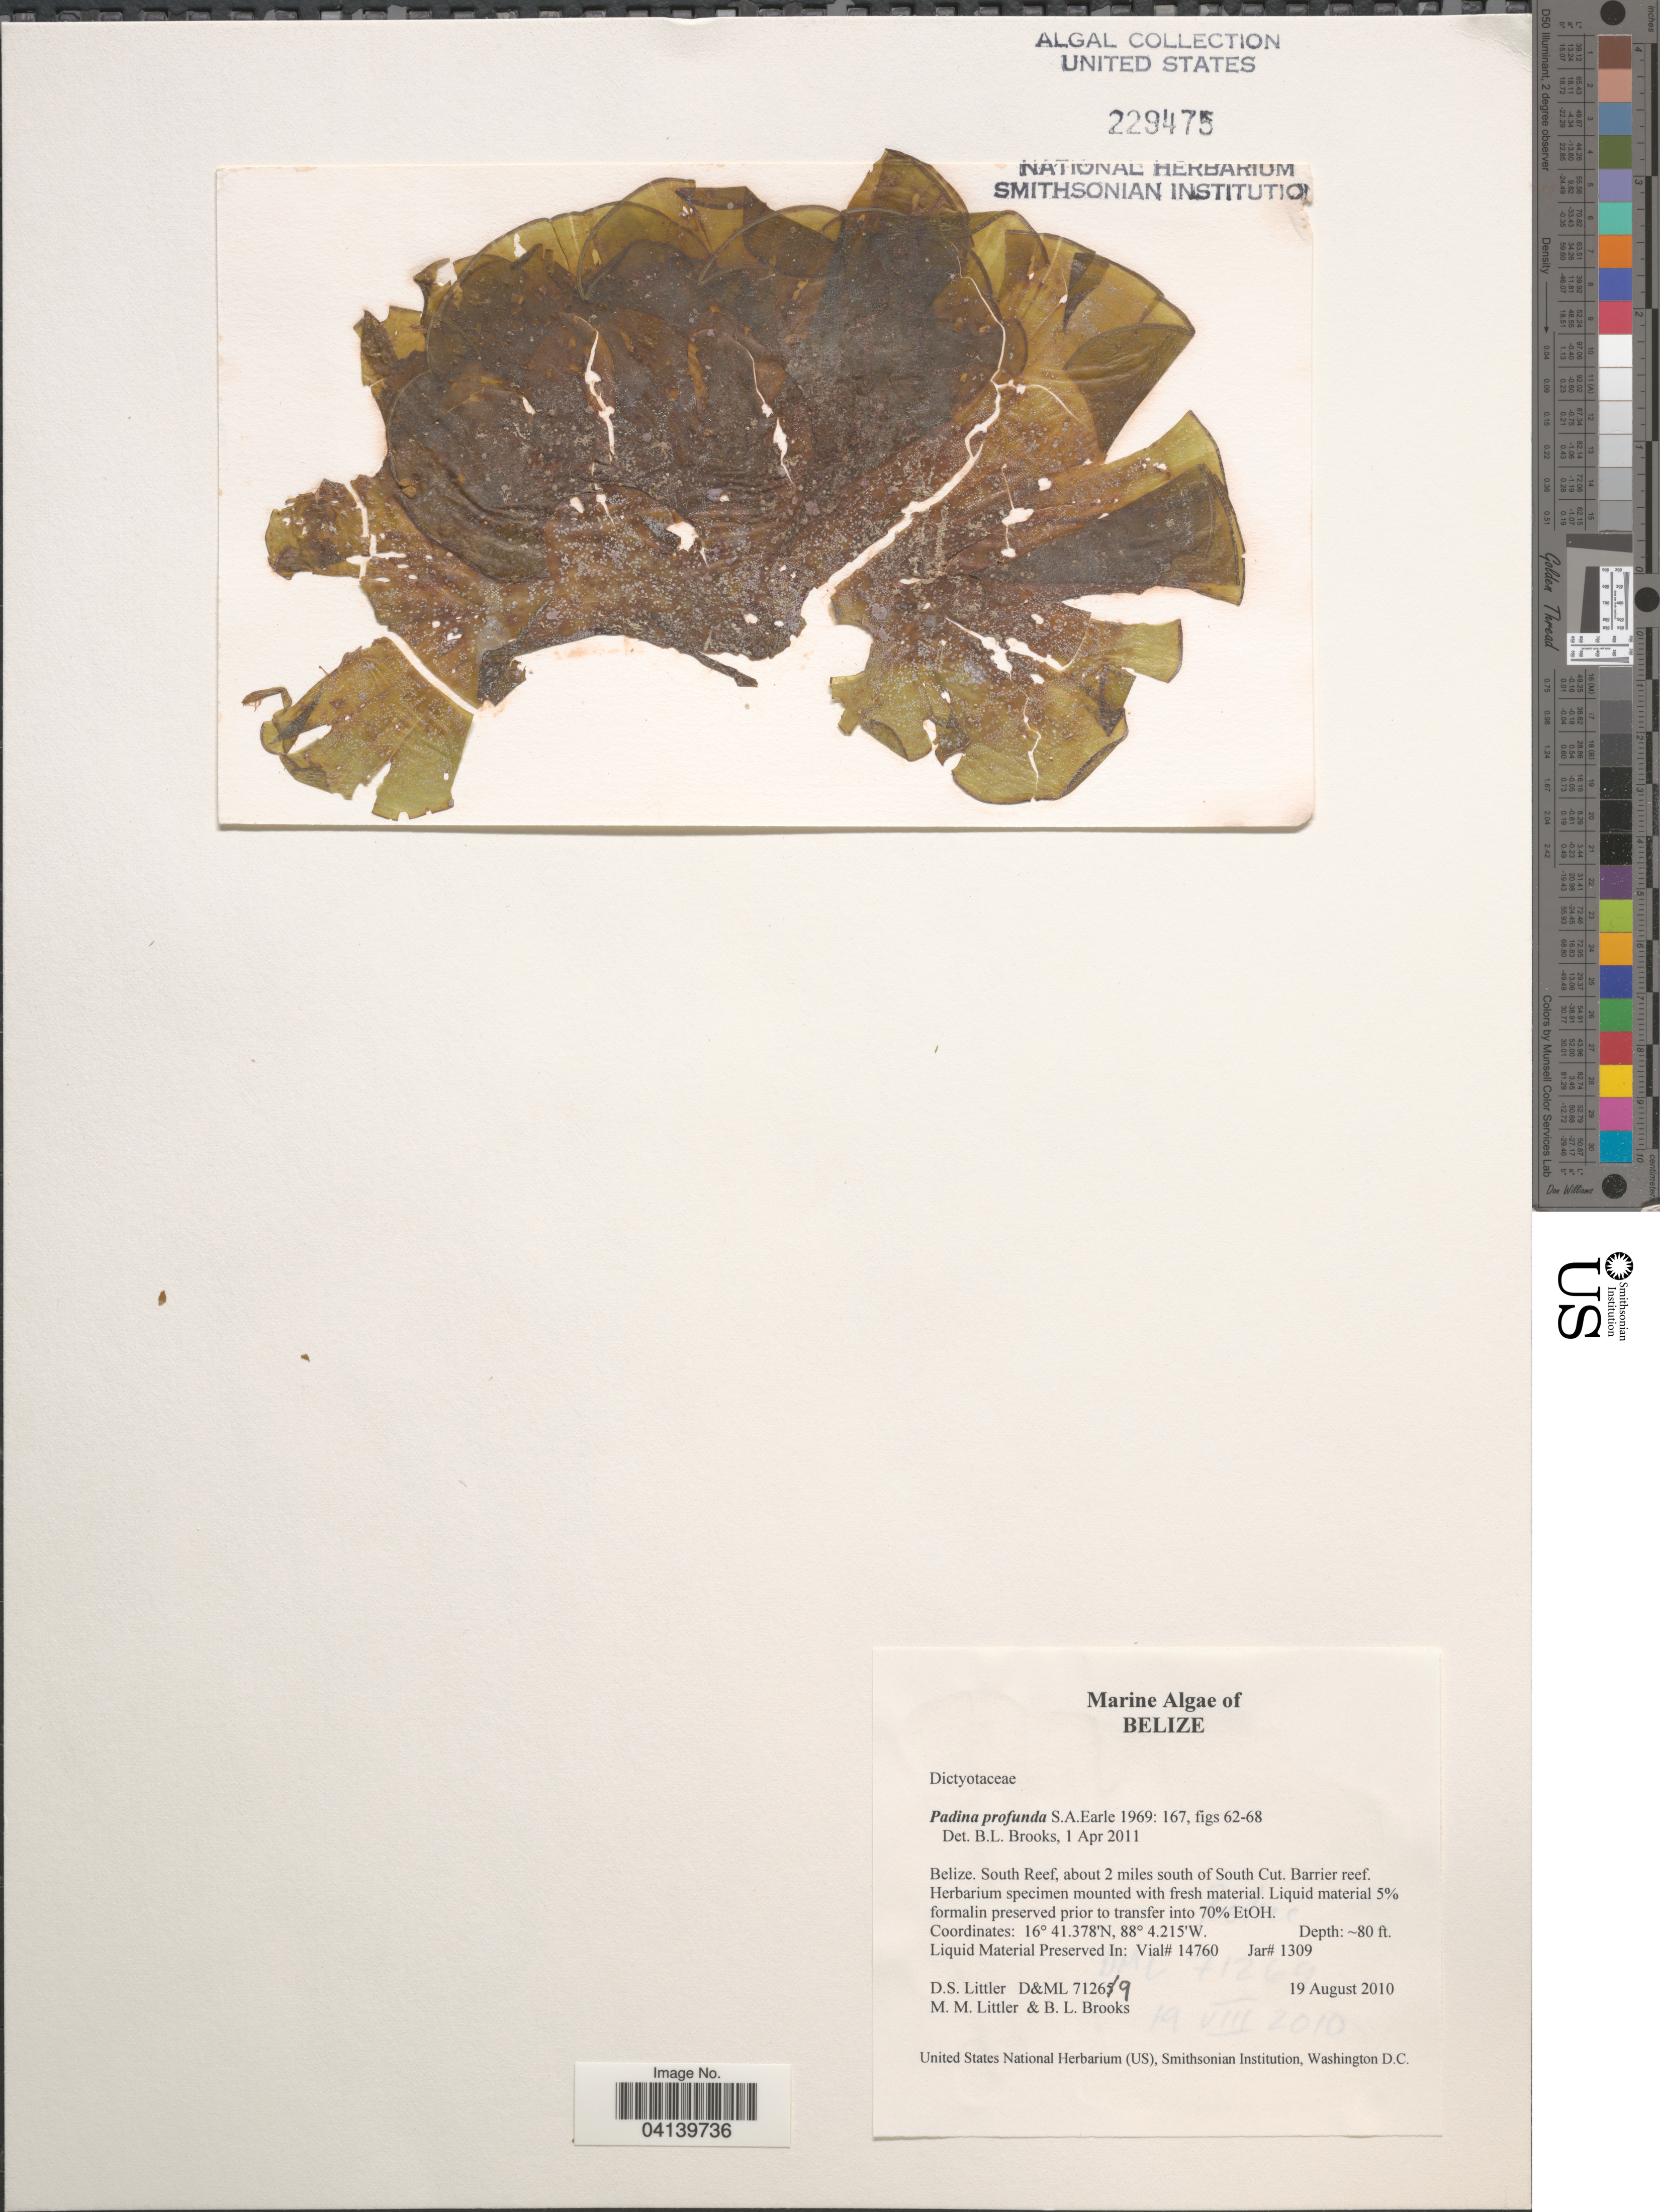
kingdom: Chromista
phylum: Ochrophyta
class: Phaeophyceae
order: Dictyotales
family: Dictyotaceae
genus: Padina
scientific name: Padina profunda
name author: S.A. Earle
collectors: D. S. Littler & B. Brooks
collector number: D&ML 71269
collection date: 2010-08-19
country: Belize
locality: South Reef, about 2 miles south of South Cut. Barrier reef.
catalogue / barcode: US 229475